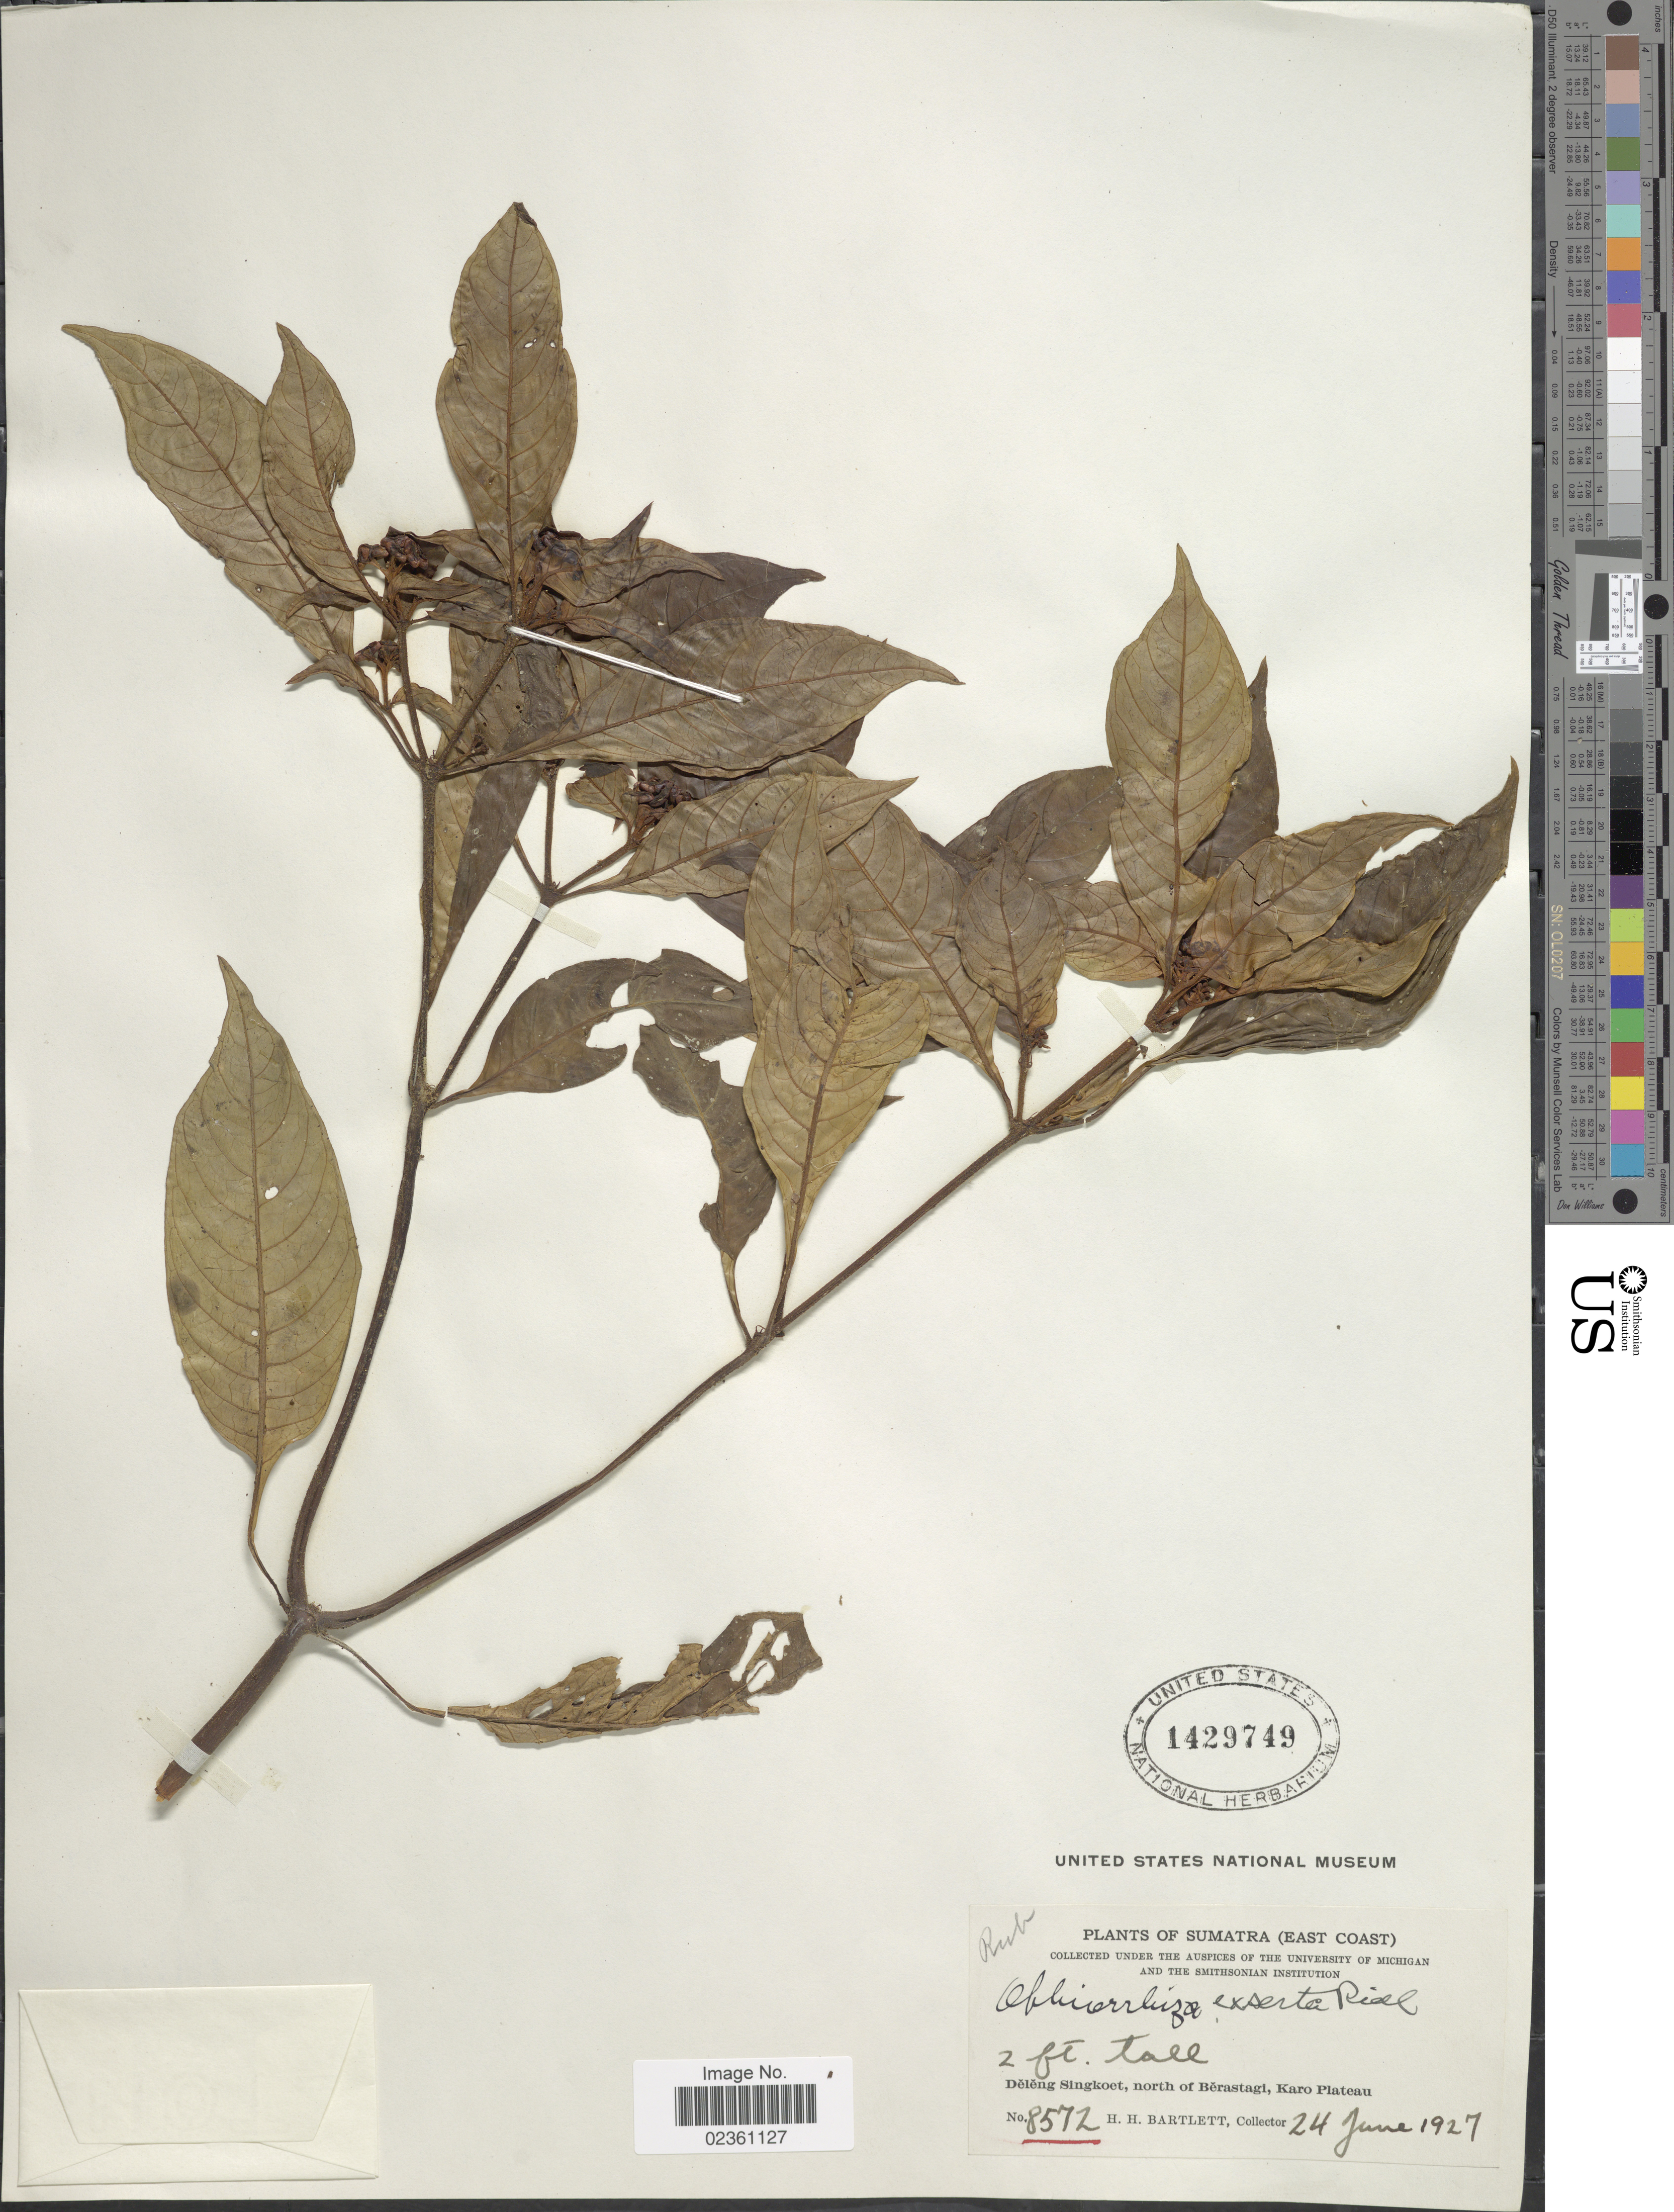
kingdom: Plantae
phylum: Tracheophyta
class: Magnoliopsida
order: Gentianales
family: Rubiaceae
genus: Ophiorrhiza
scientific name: Ophiorrhiza exserta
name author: Ridl.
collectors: H. H. Bartlett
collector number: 8572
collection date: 1927-06-24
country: Indonesia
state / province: Sumatra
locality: (East Coast) Deleng Singkoet, north of Berastagi, Karo Plateau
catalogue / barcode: US 1429749